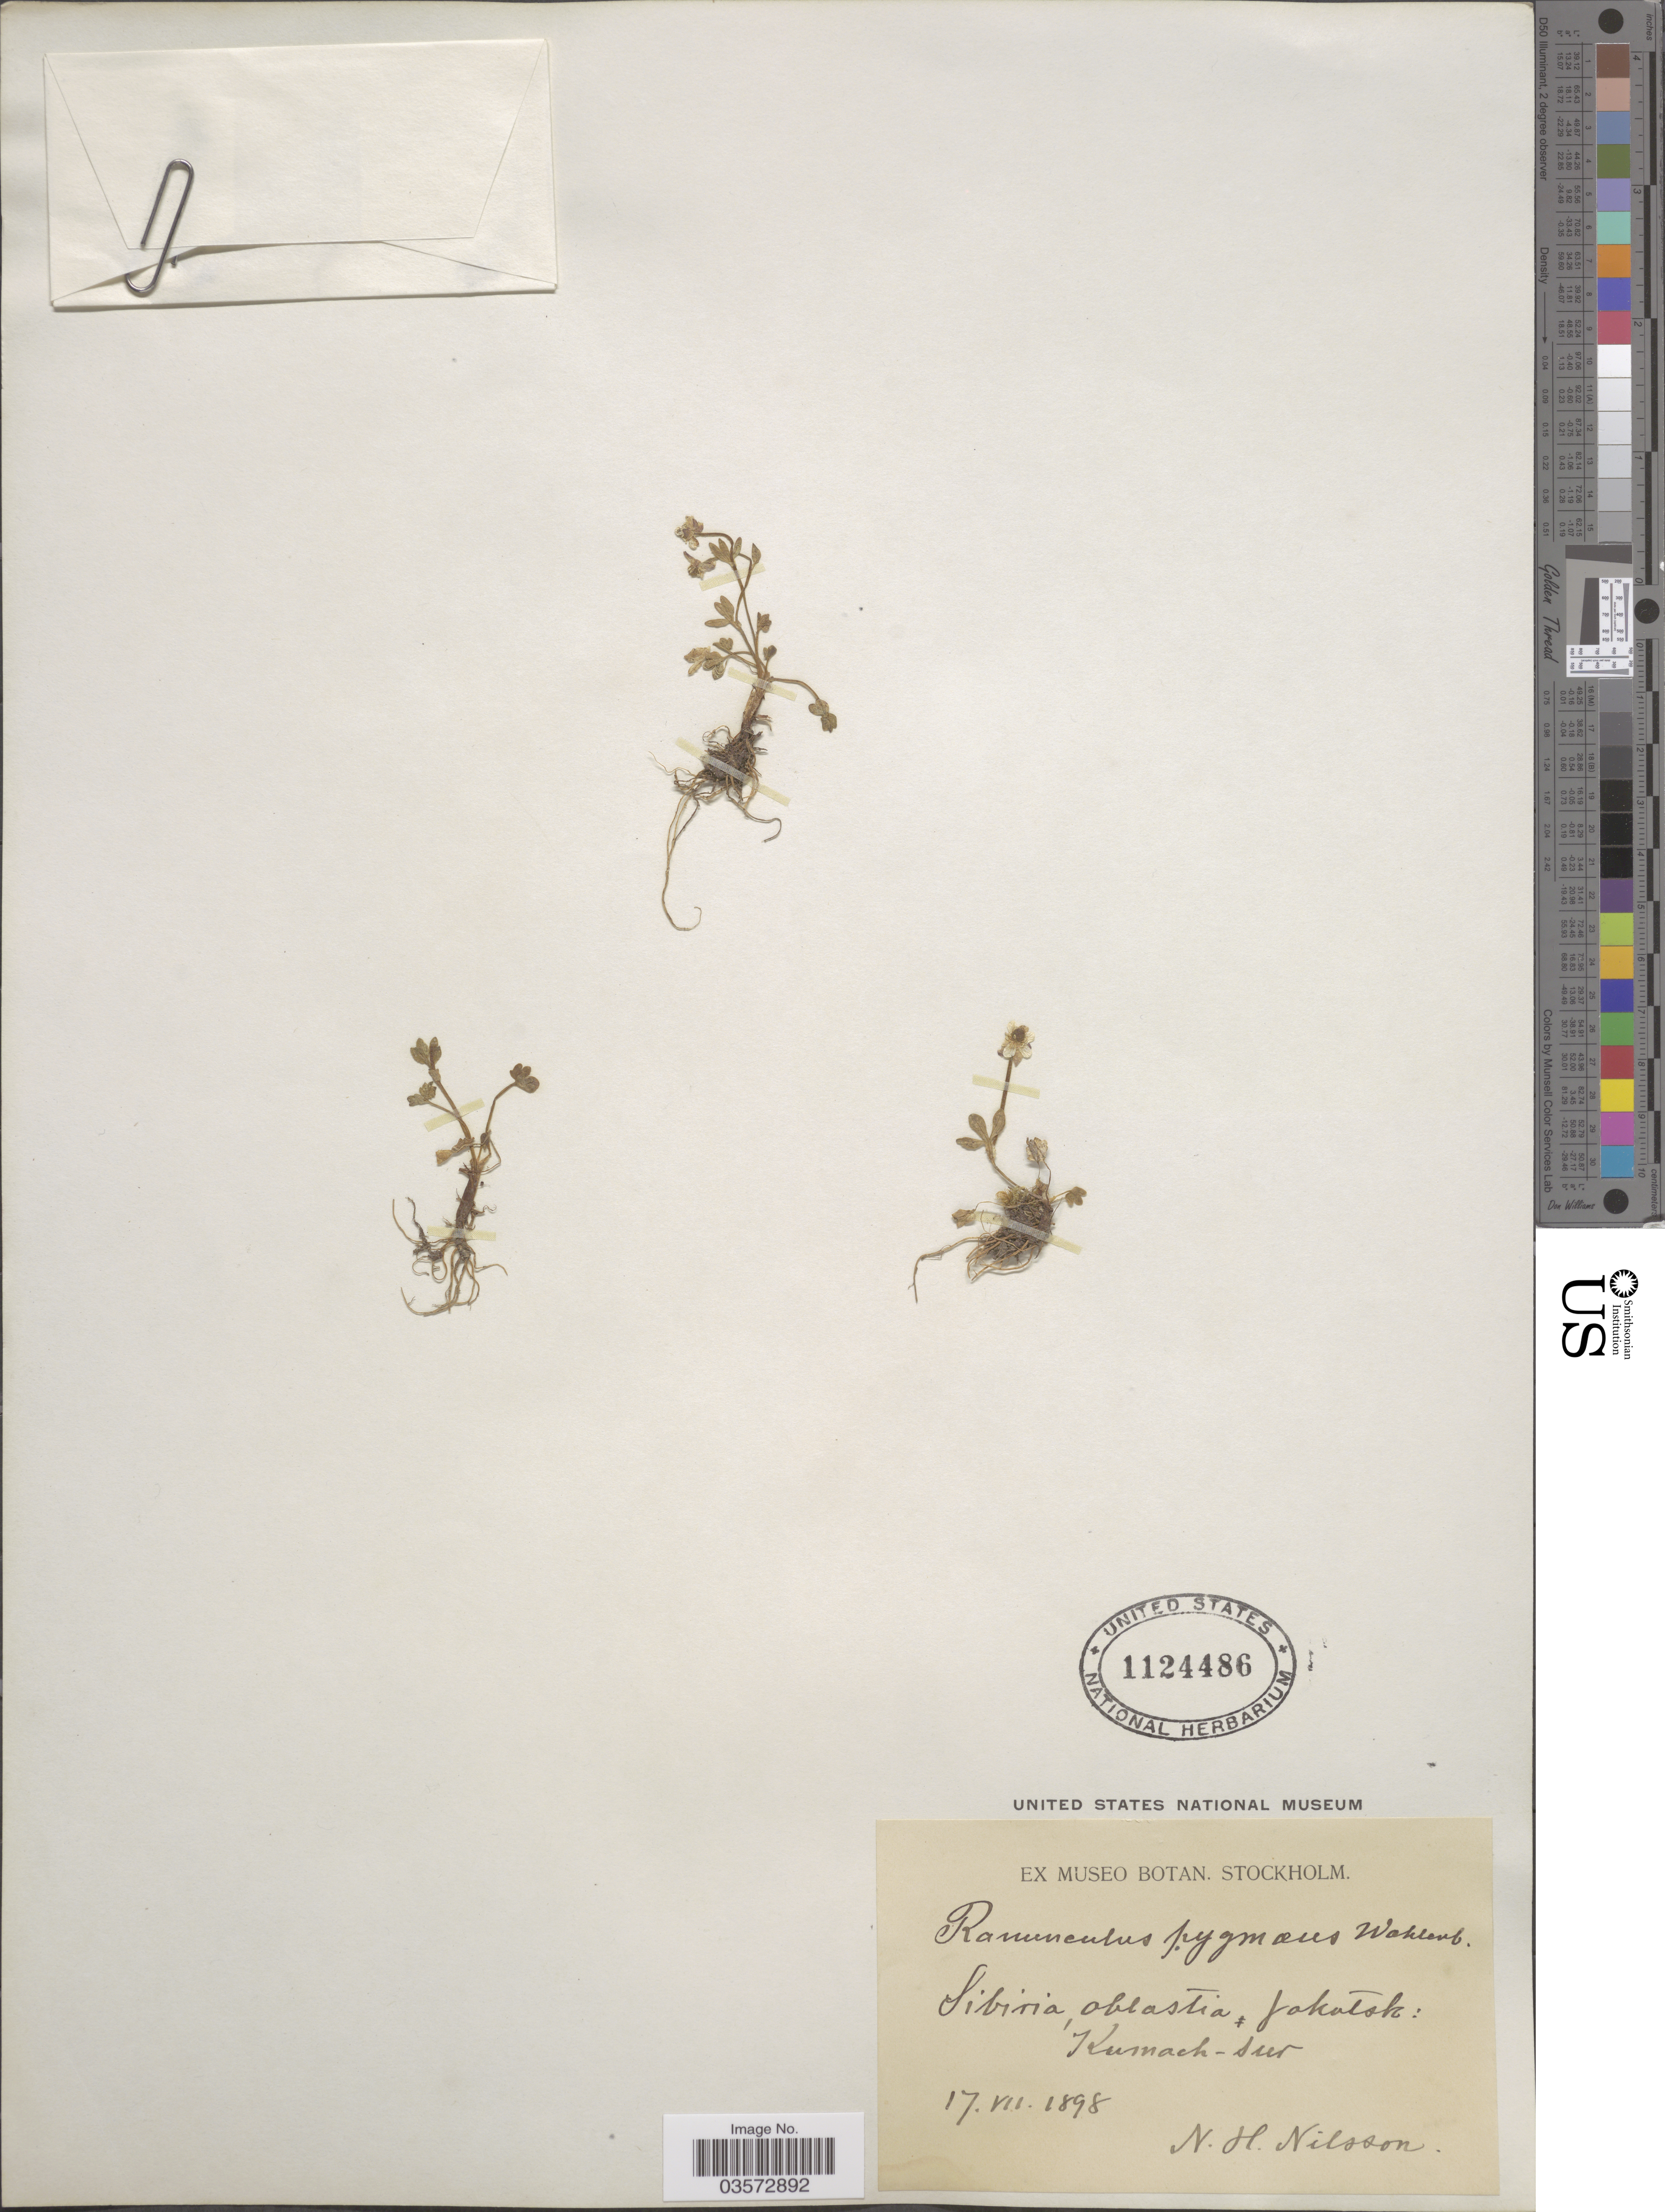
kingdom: Plantae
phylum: Tracheophyta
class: Magnoliopsida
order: Ranunculales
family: Ranunculaceae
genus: Ranunculus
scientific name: Ranunculus pygmaeus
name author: Wahlenb.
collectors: N. H. Nilsson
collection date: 1898-07-17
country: Russian Federation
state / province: Sakha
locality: Sibiria, oblastia Jakutsk: Kusmach-sur.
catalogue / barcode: US 1124486